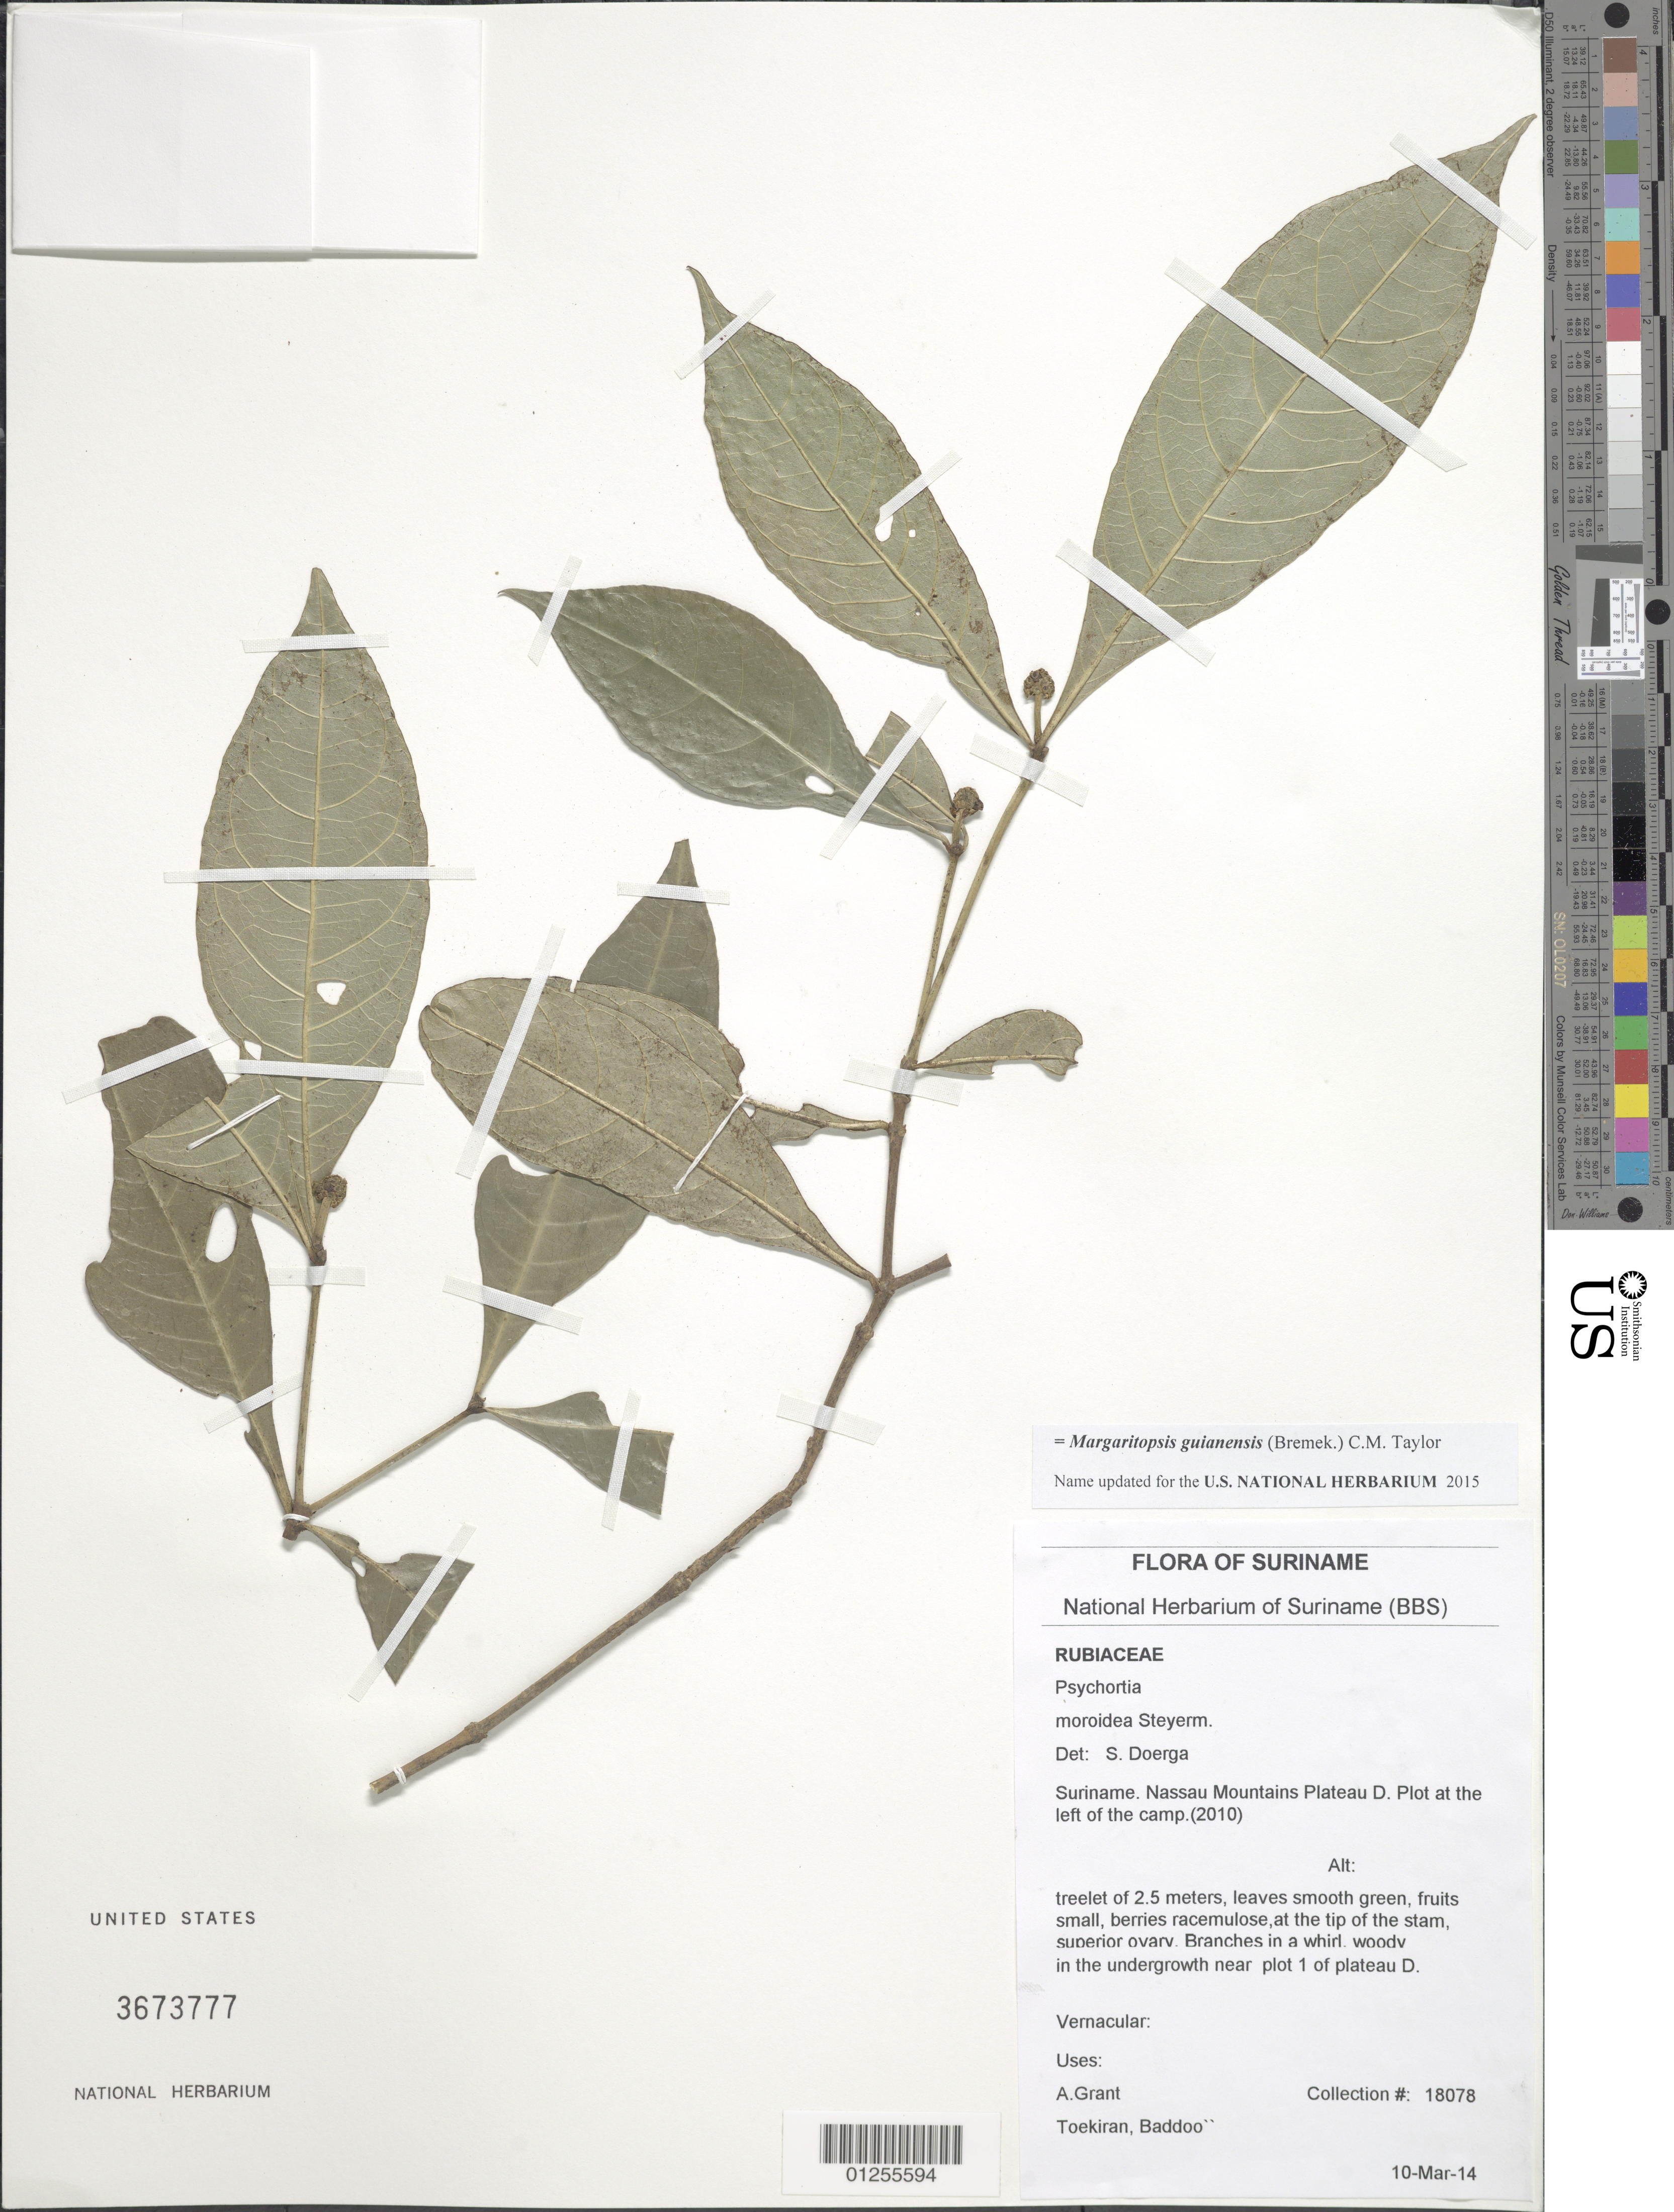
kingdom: Plantae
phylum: Tracheophyta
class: Magnoliopsida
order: Gentianales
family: Rubiaceae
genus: Psychotria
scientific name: Psychotria moroidea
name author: Steyerm.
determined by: Doerga, S.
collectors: A. Grant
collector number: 18078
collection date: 2010-03-14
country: Suriname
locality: Nassau Mountains Plateau D. Plot at the left of the camp (2010). Near plot 1 of plateau D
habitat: Undergrowth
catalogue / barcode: US 3673777